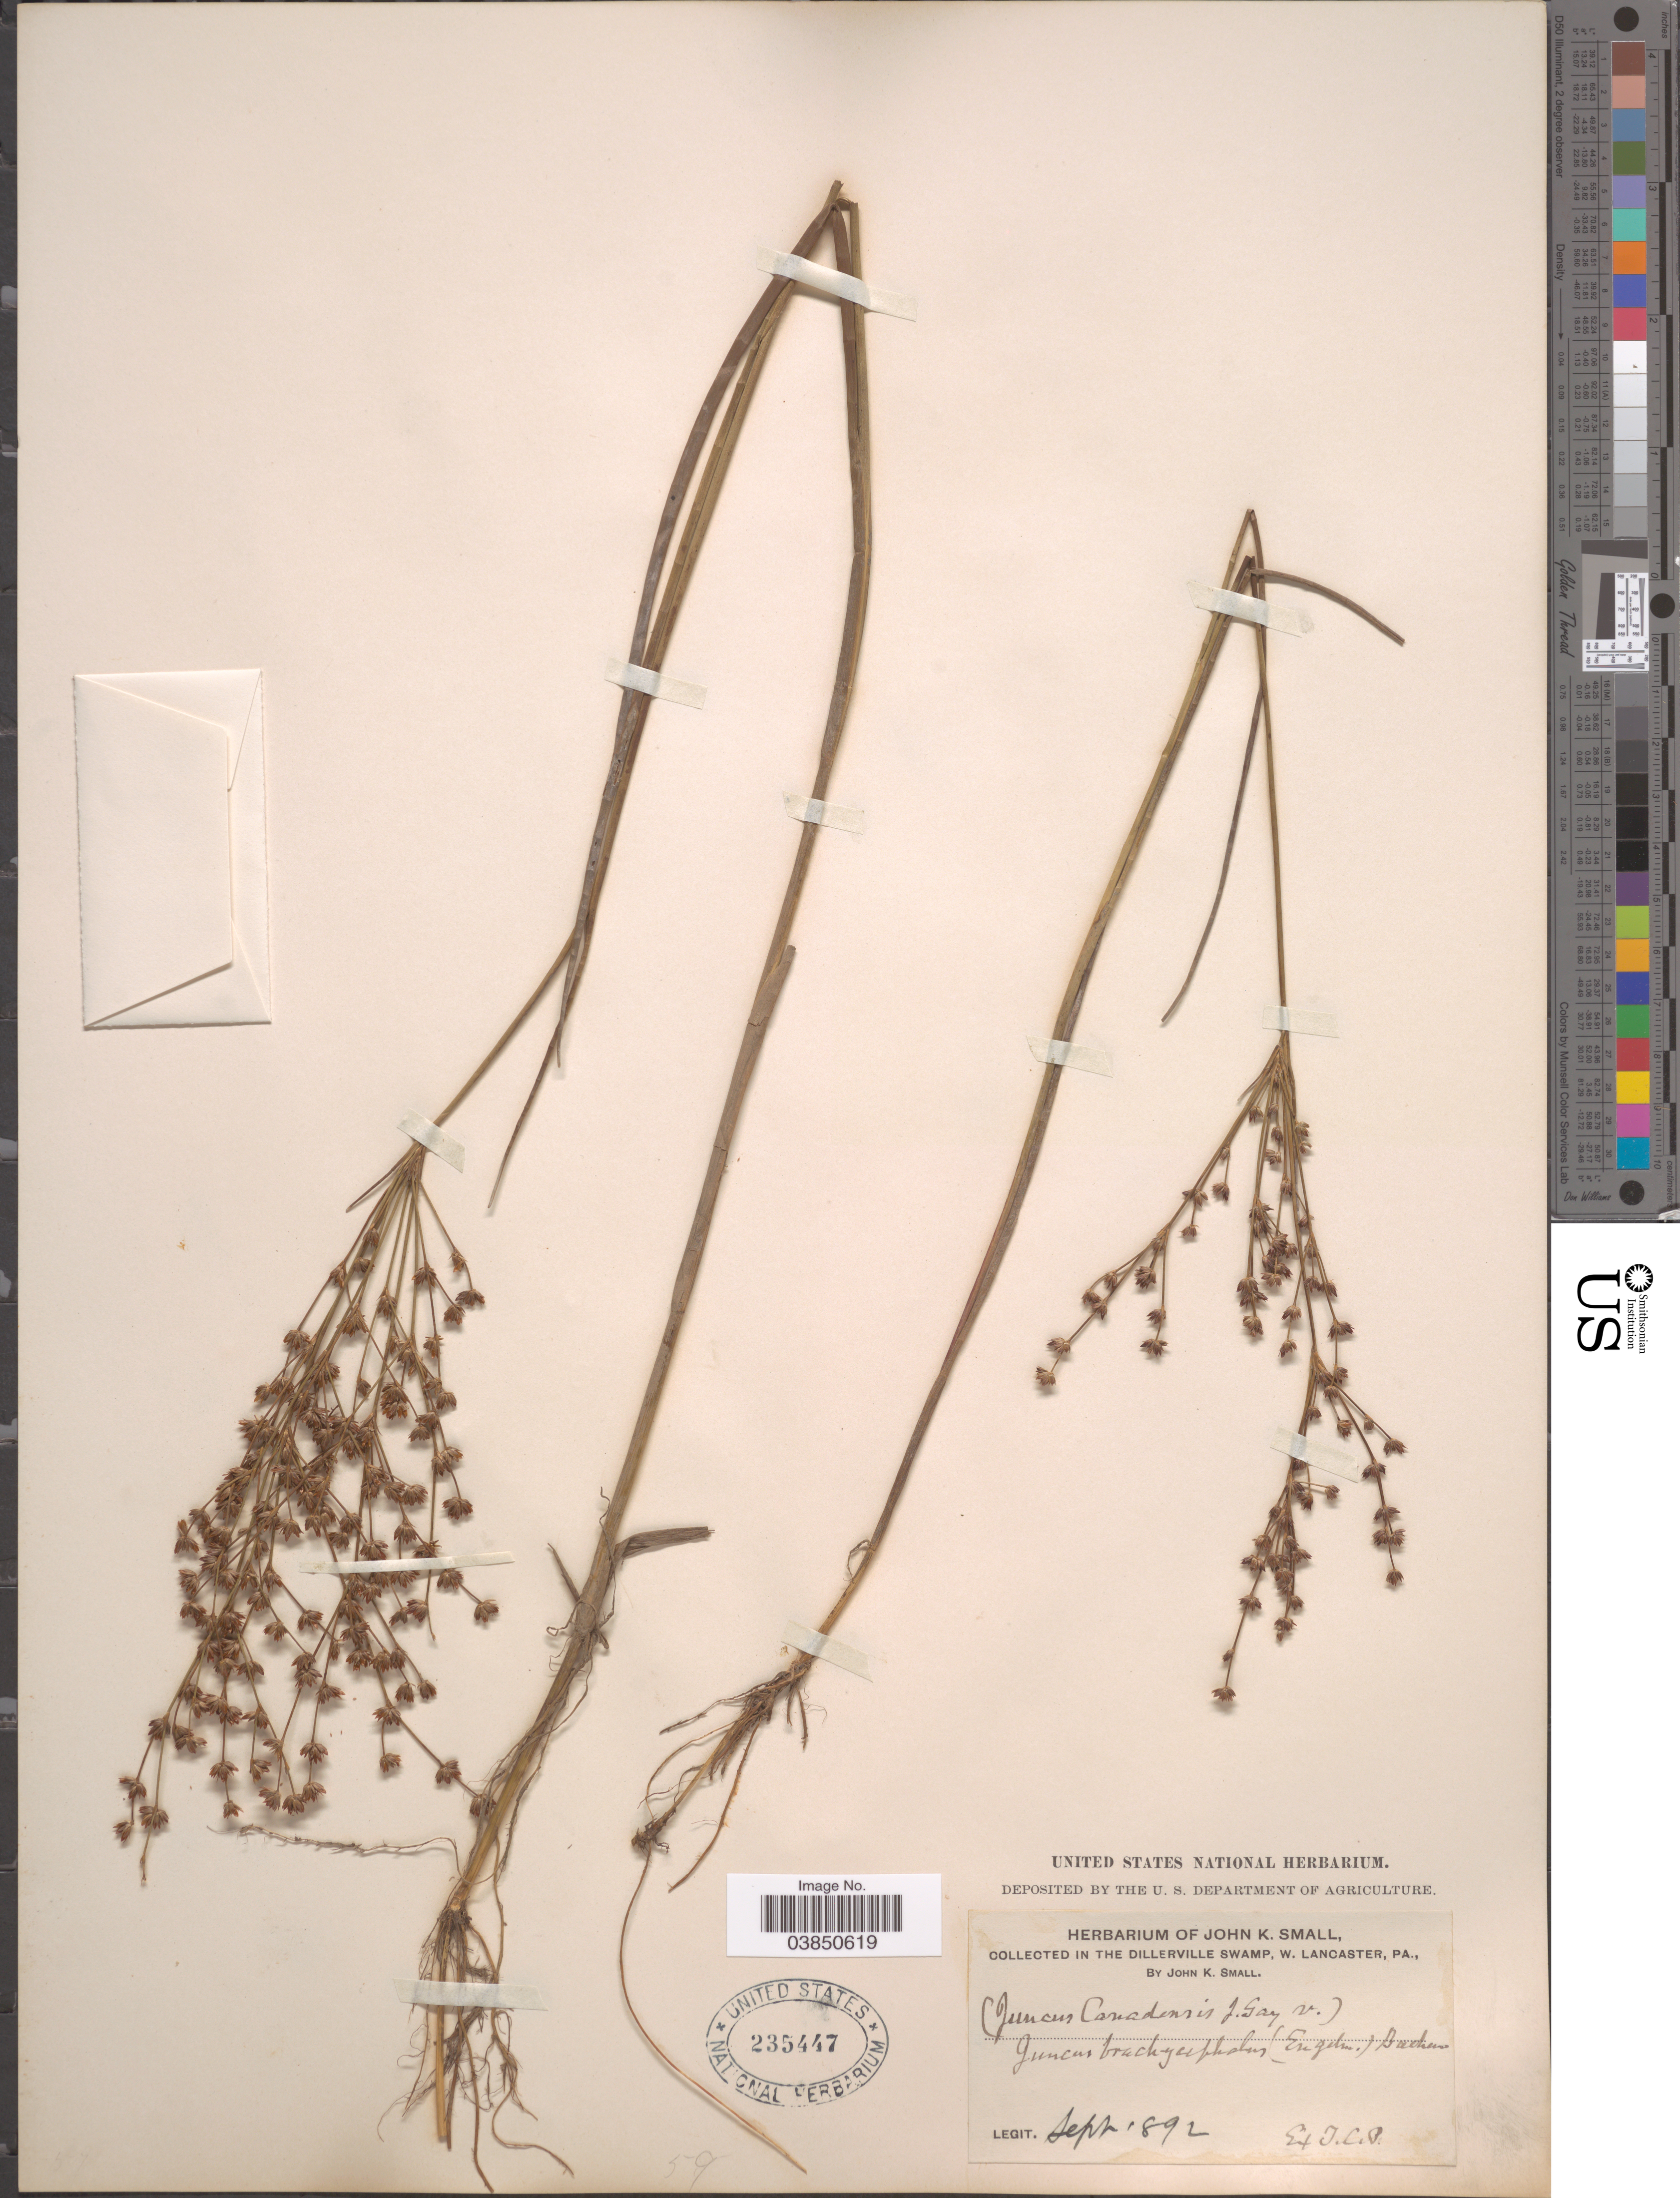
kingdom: Plantae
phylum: Tracheophyta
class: Liliopsida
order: Poales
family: Juncaceae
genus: Juncus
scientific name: Juncus brachycephalus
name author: (Engelm.) Buchenau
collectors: J. K. Small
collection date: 1892-09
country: United States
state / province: Pennsylvania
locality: In the Dillerville Swamp, W. Lancaster.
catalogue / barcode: US 235447